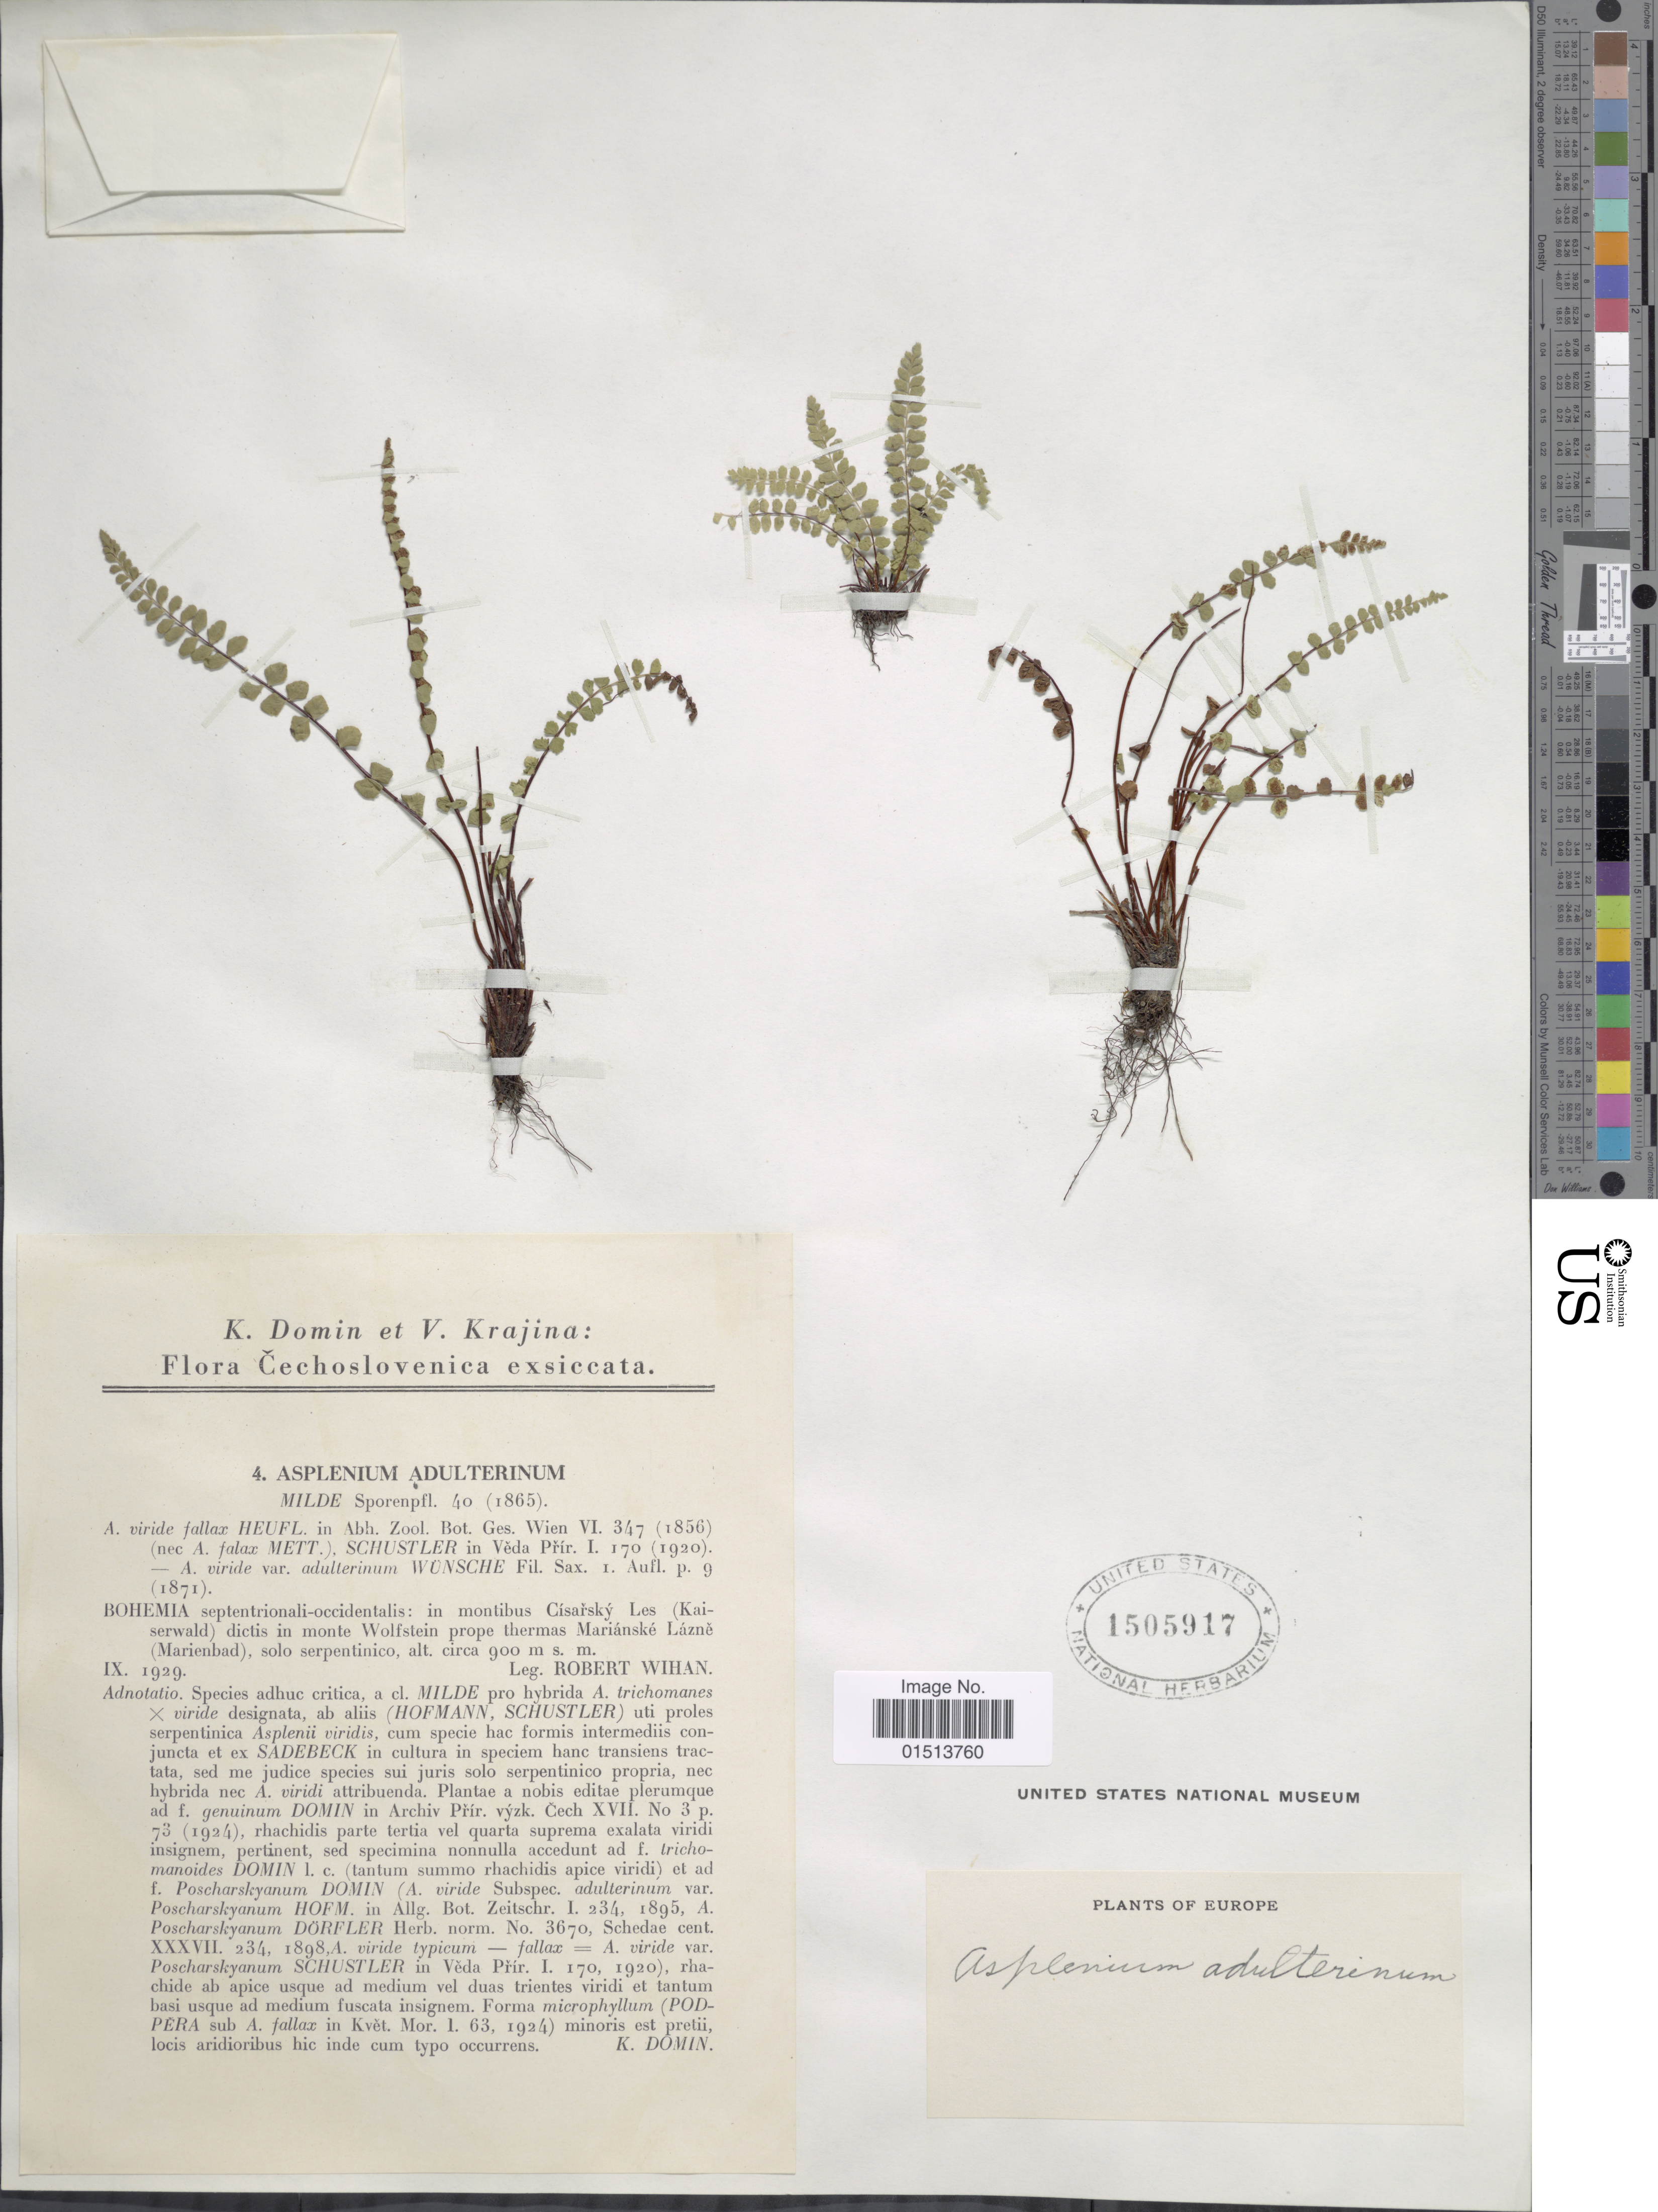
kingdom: Plantae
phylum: Tracheophyta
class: Polypodiopsida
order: Polypodiales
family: Aspleniaceae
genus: Asplenium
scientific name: Asplenium adulterinum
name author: Milde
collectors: R. Wihan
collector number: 4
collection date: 1929-09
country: Czechia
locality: Bohemia septentrionalis-occidentalis: in montibus Cisarky Les (Kaiserwald) dictis in monte Wolfstein prope thermas Marianske Lazne (Marienbad), solo serpentinico., Cechoslovenica,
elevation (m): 900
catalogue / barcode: US 1505917